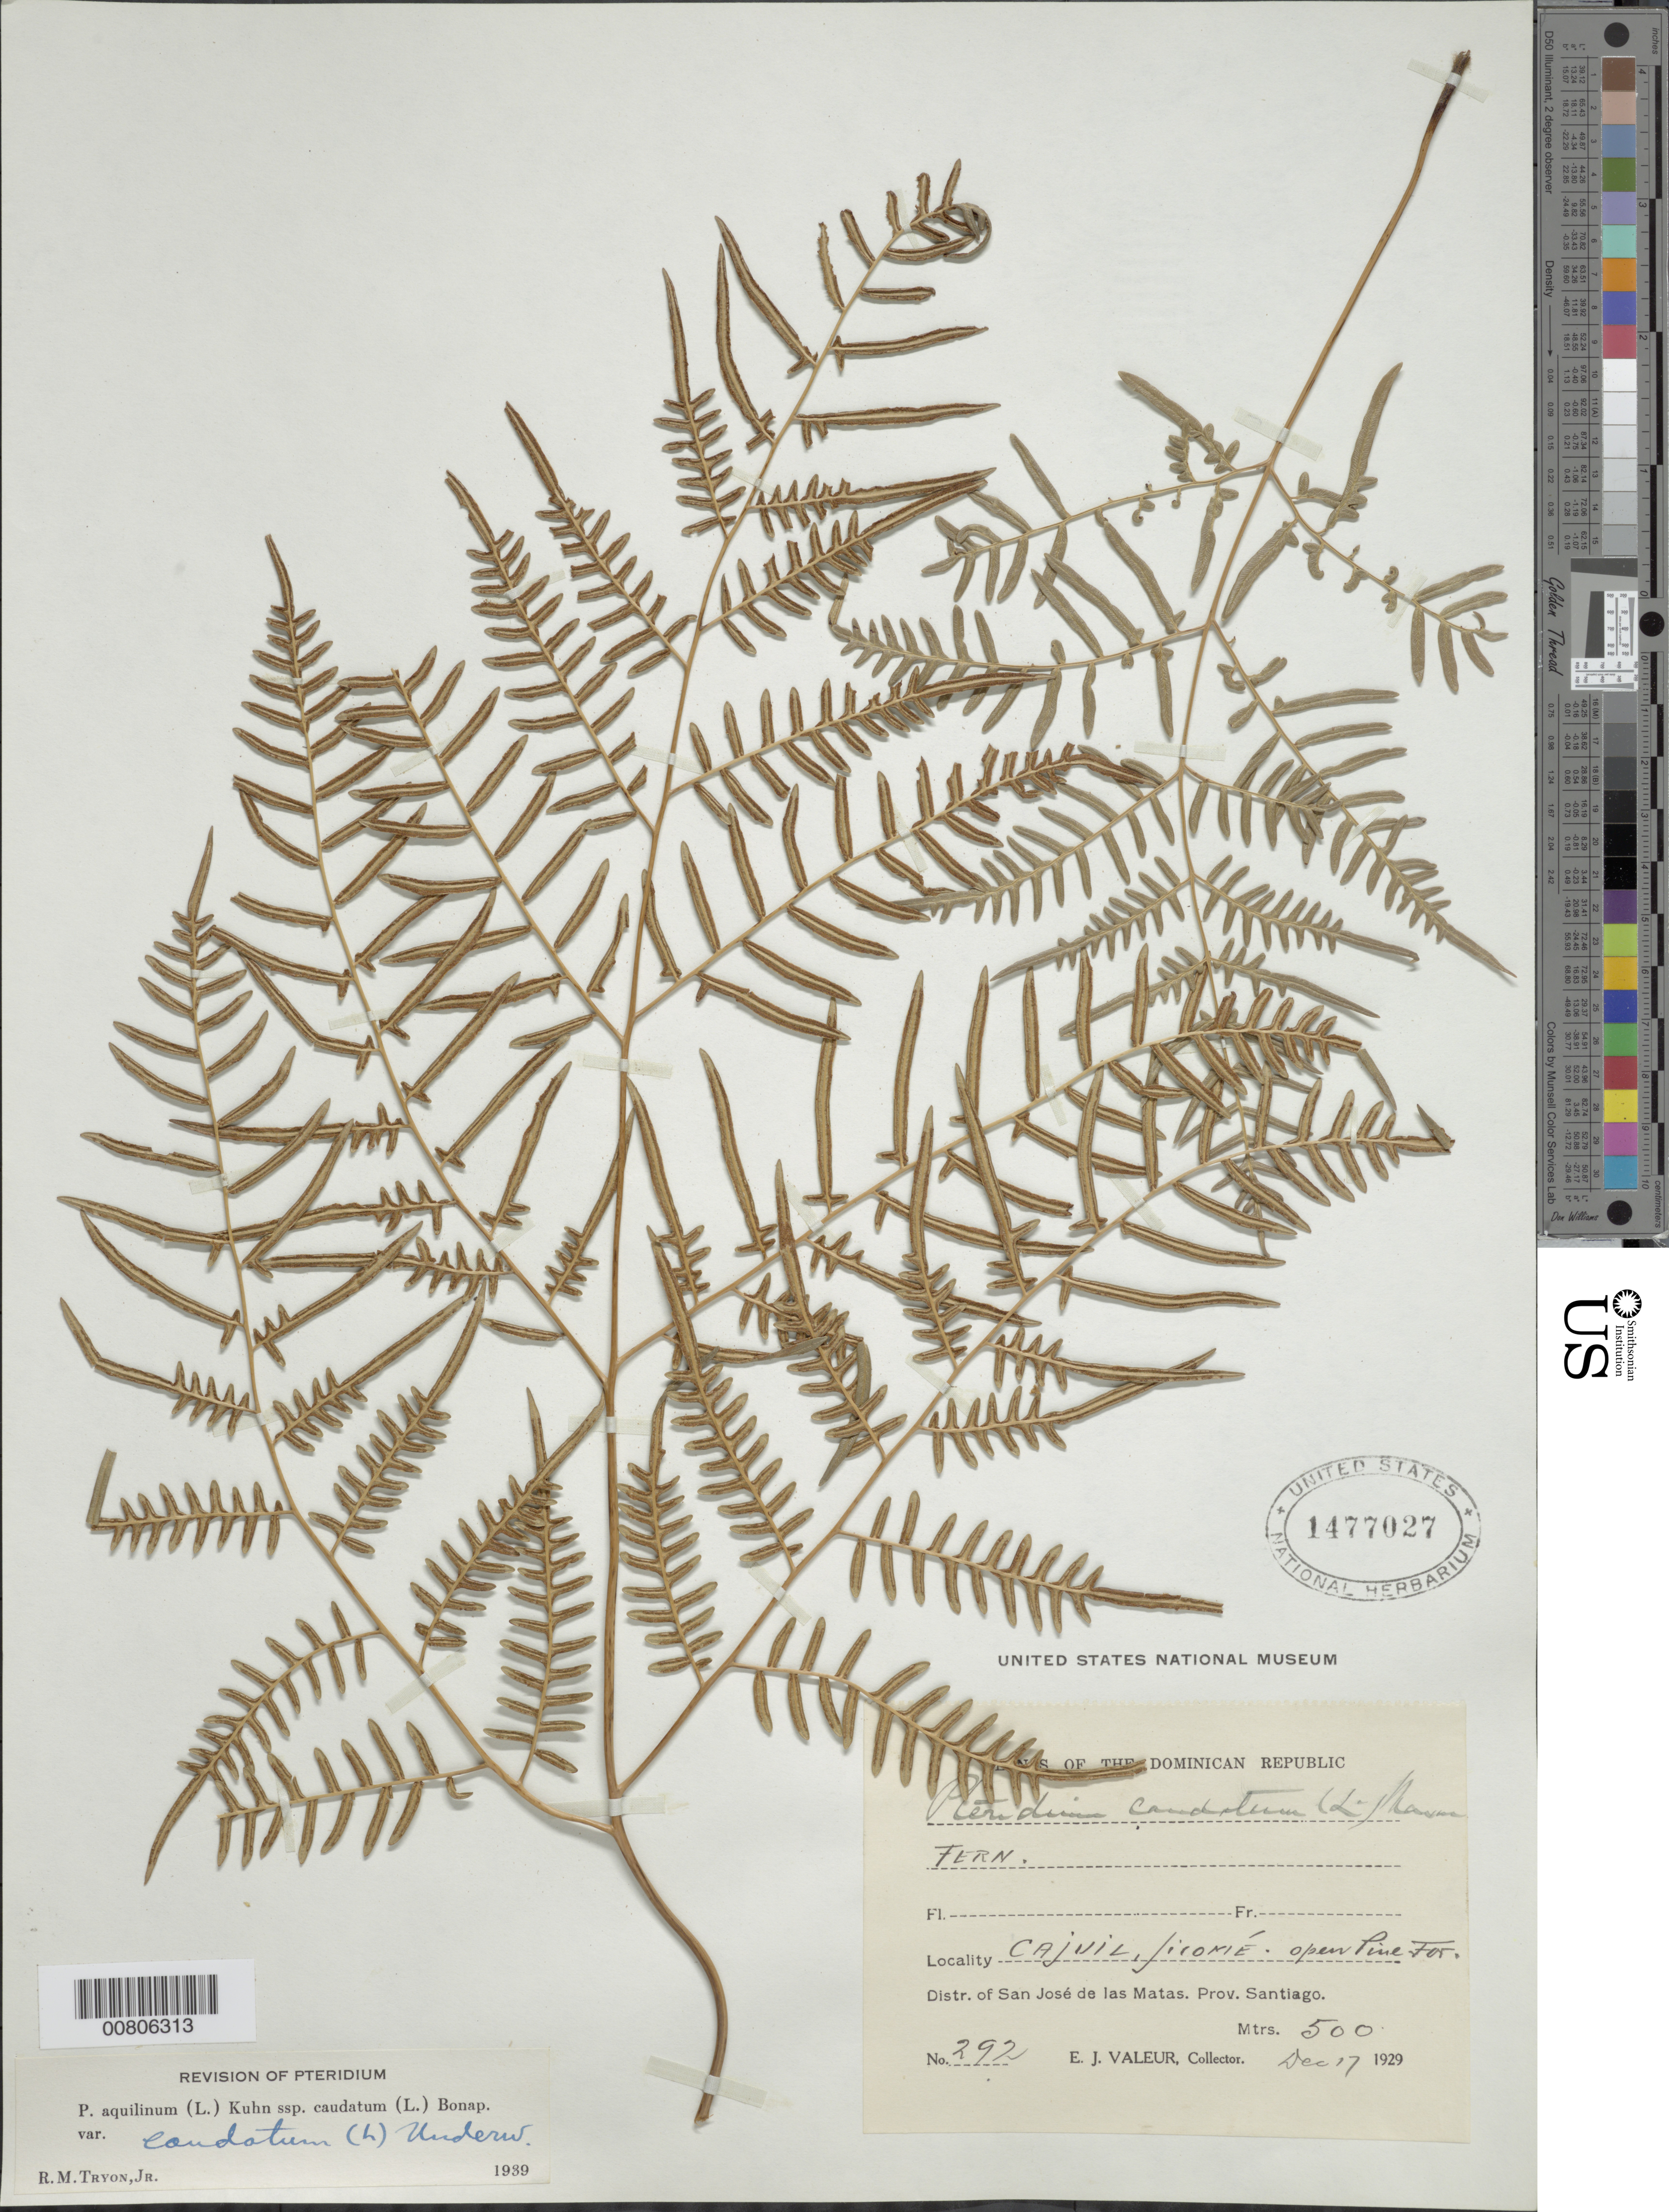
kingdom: Plantae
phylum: Tracheophyta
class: Polypodiopsida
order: Polypodiales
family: Dennstaedtiaceae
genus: Pteridium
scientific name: Pteridium caudatum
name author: (L.) Maxon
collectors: E. Valeur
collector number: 292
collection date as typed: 17 Dec 1929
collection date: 1929-12-17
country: Dominican Republic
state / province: Santiago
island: Hispaniola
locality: Dist. San José de las Matas, Cajuil, Jicomié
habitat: Open pine forest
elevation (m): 500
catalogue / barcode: US 1477027